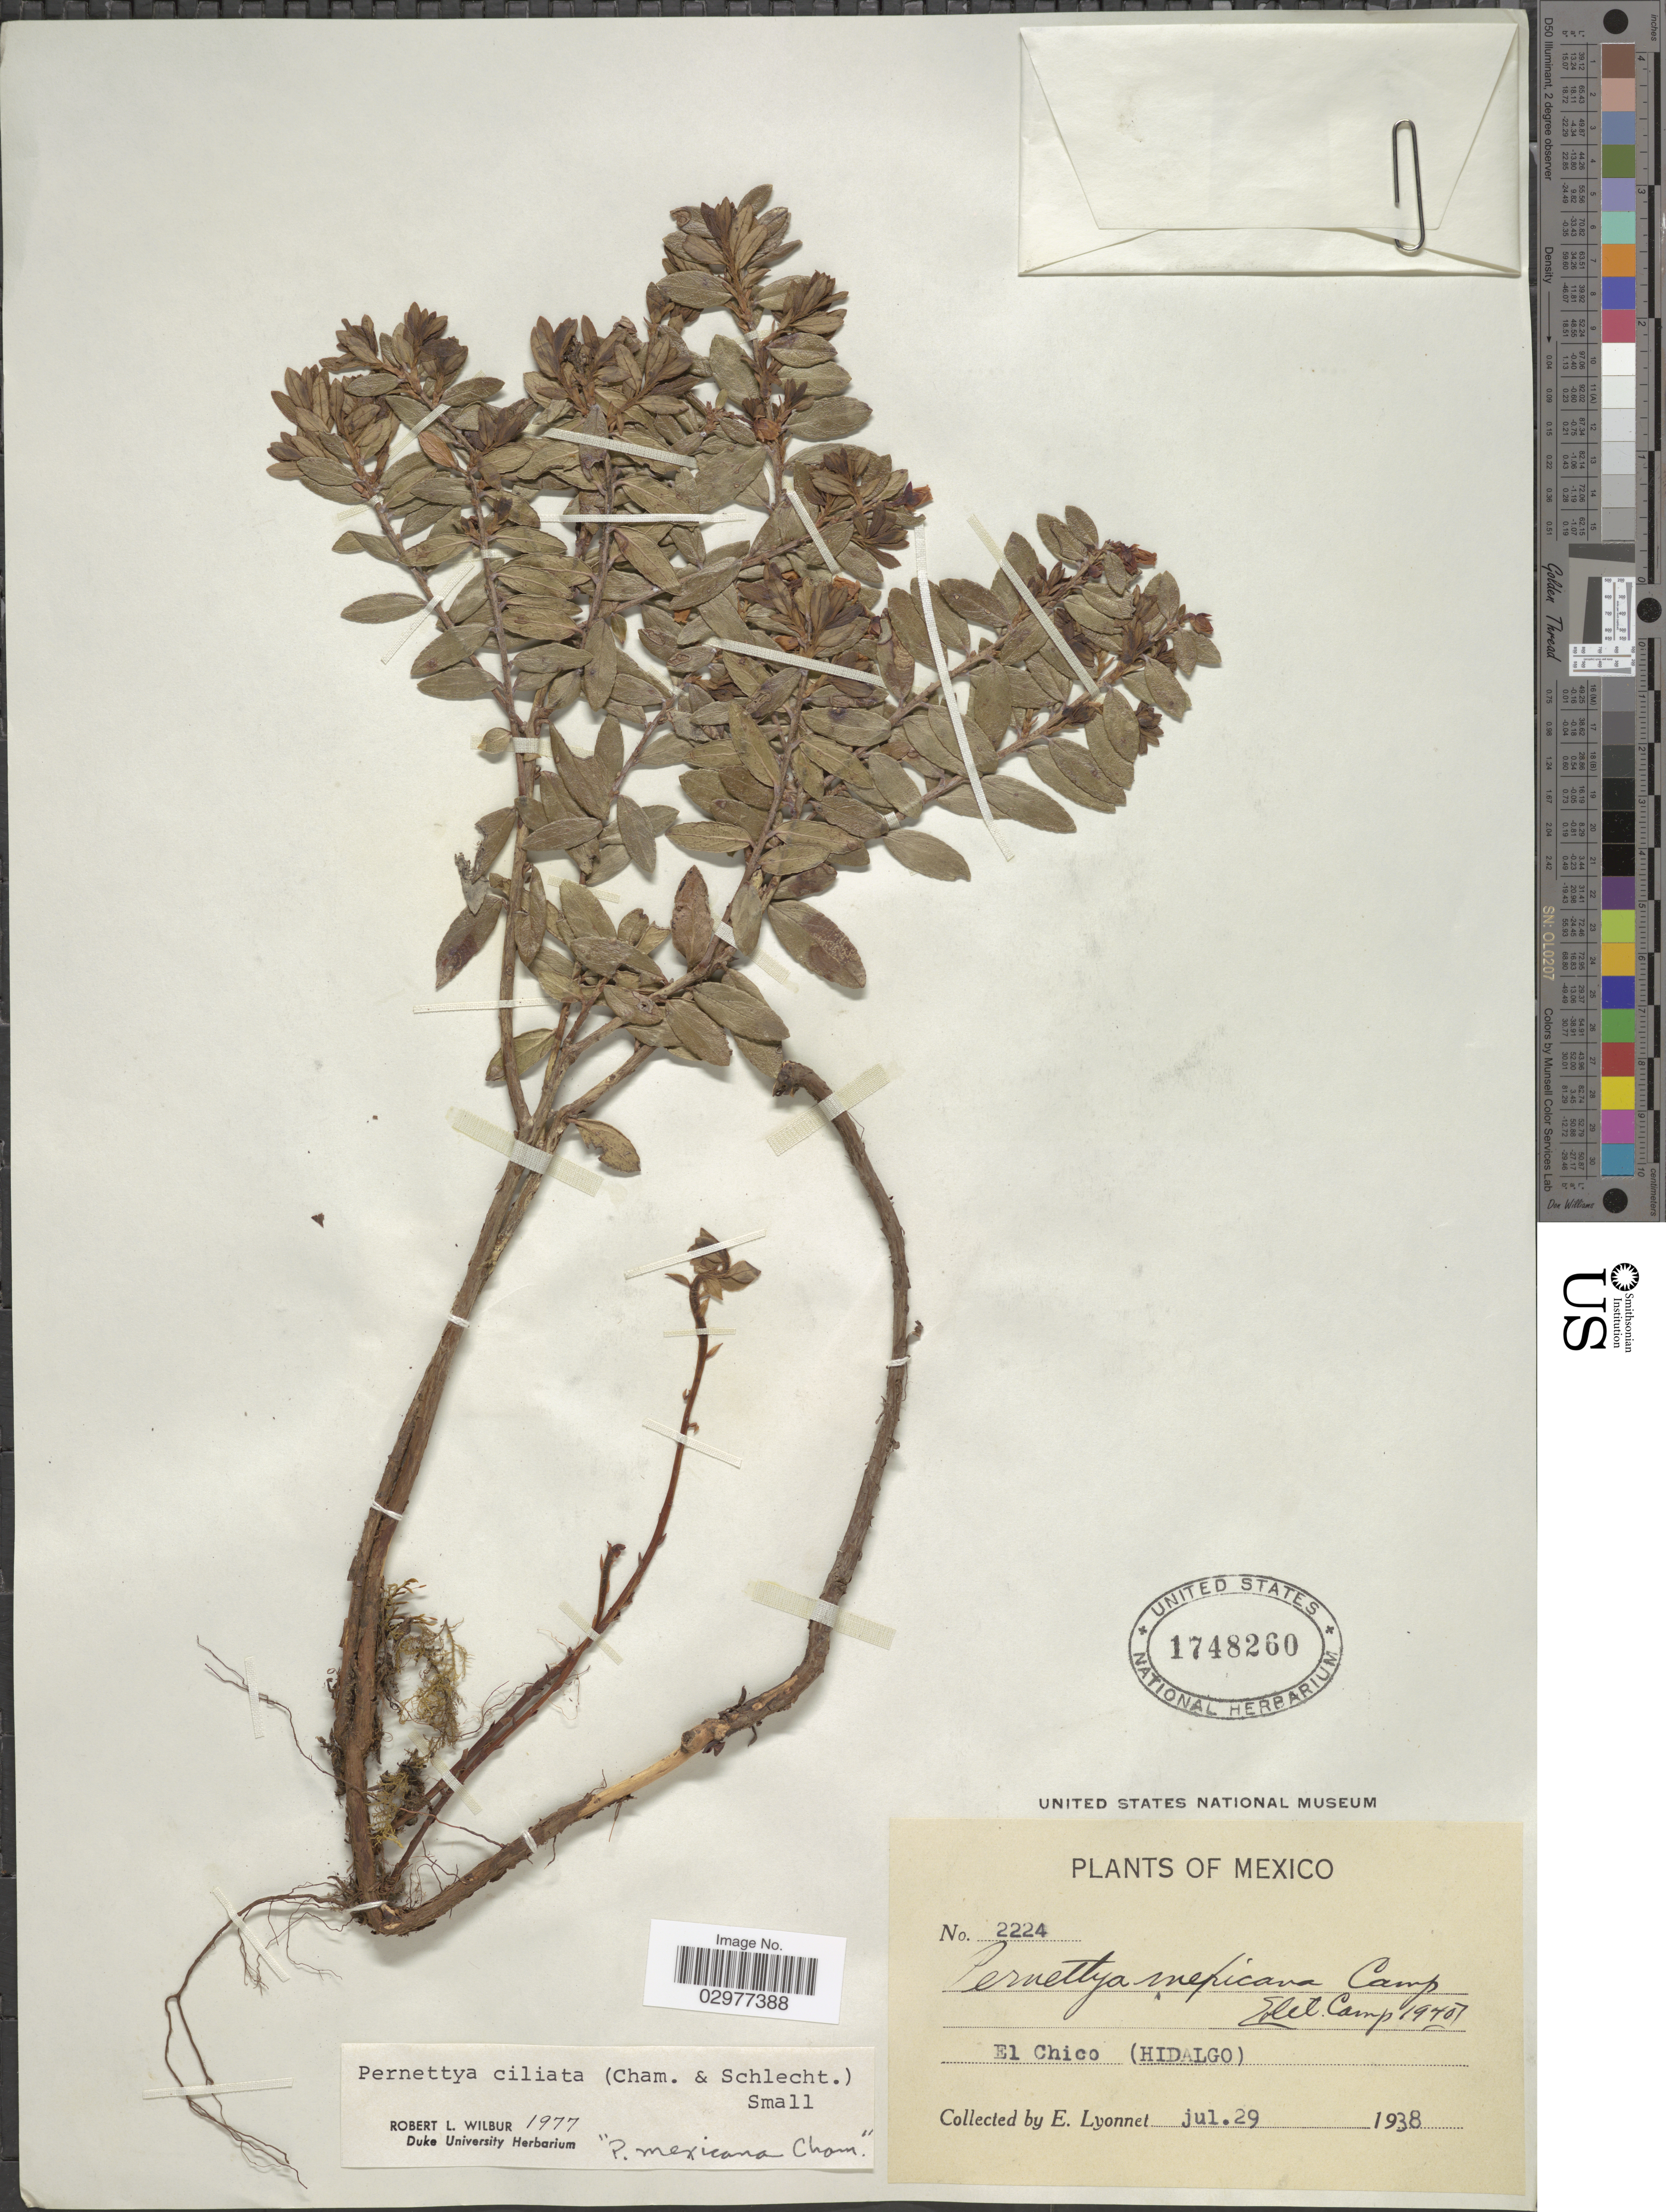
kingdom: Plantae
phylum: Tracheophyta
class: Magnoliopsida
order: Ericales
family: Ericaceae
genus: Pernettya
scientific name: Pernettya prostrata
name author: (Cav.) DC.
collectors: E. Lyonnet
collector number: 2224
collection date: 1938-07-29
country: Mexico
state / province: Hidalgo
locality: El Chico.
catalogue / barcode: US 1748260